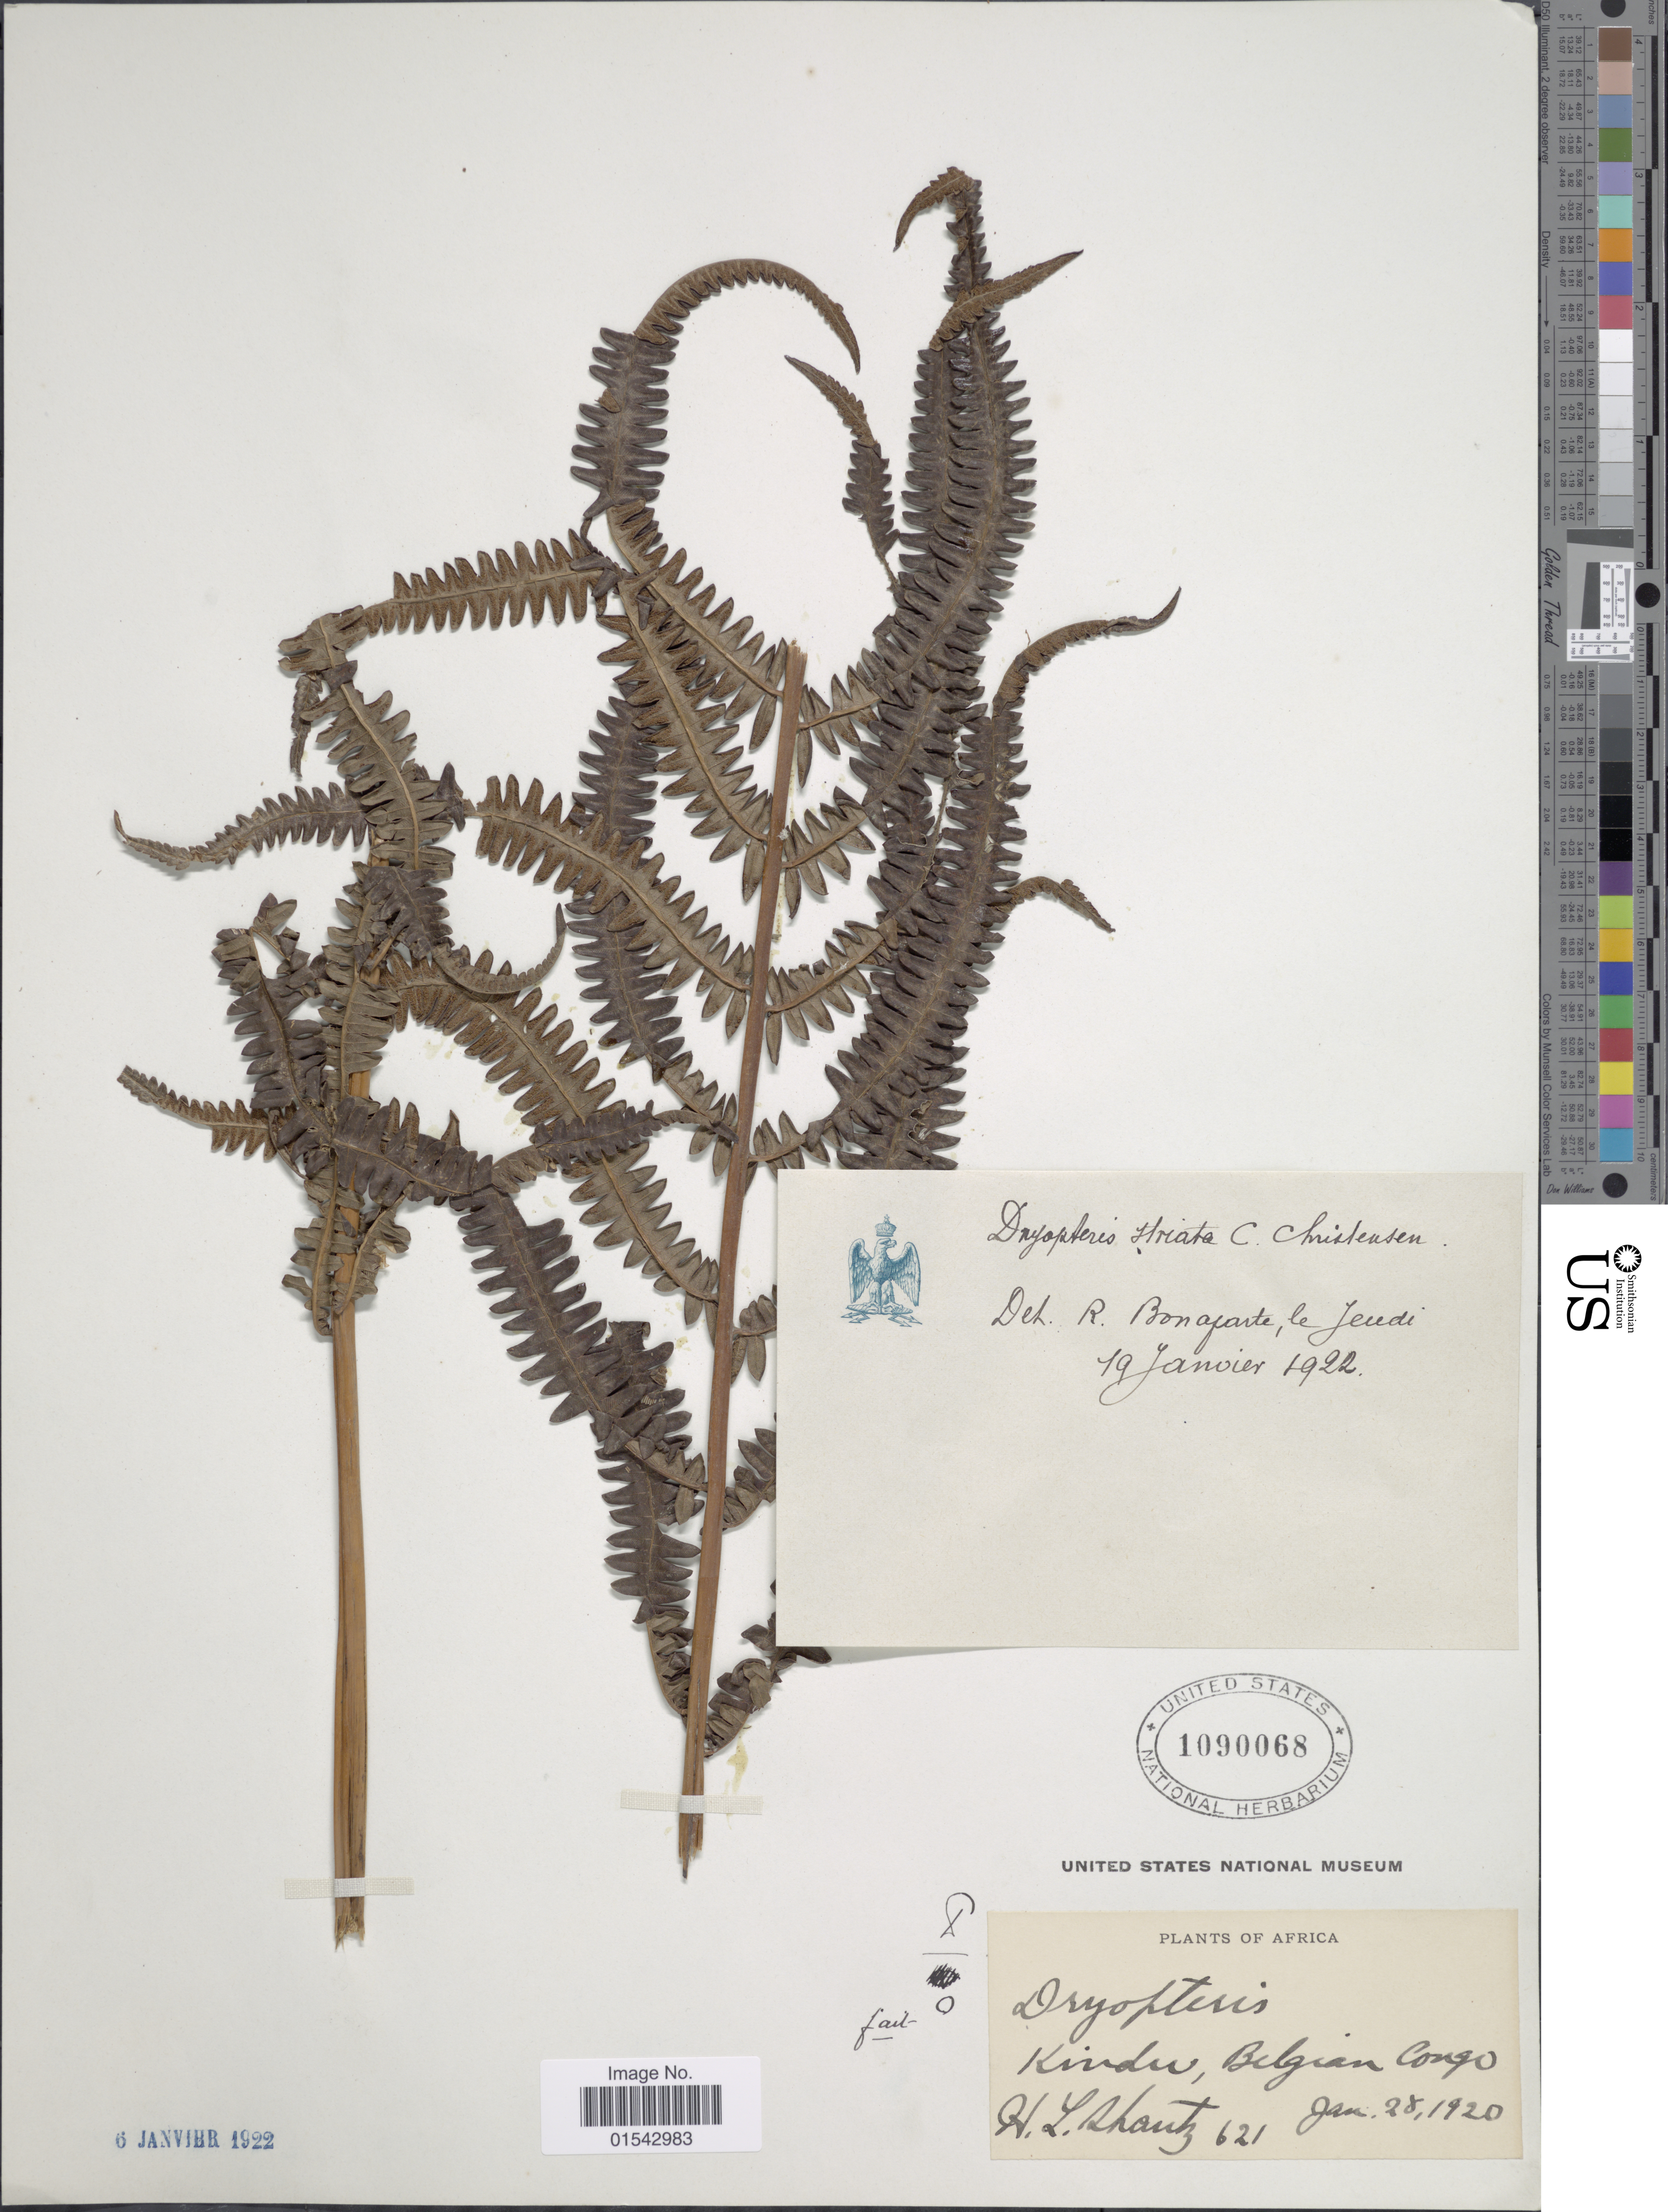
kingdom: Plantae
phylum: Tracheophyta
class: Polypodiopsida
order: Polypodiales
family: Thelypteridaceae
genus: Cyclosorus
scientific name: Cyclosorus interruptus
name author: (Willd.) H. Itô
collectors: H. Shautz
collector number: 321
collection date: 1920-01-28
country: Congo, Democratic Republic of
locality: Kindw, Belgian Congo, Africa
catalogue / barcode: US 1090068